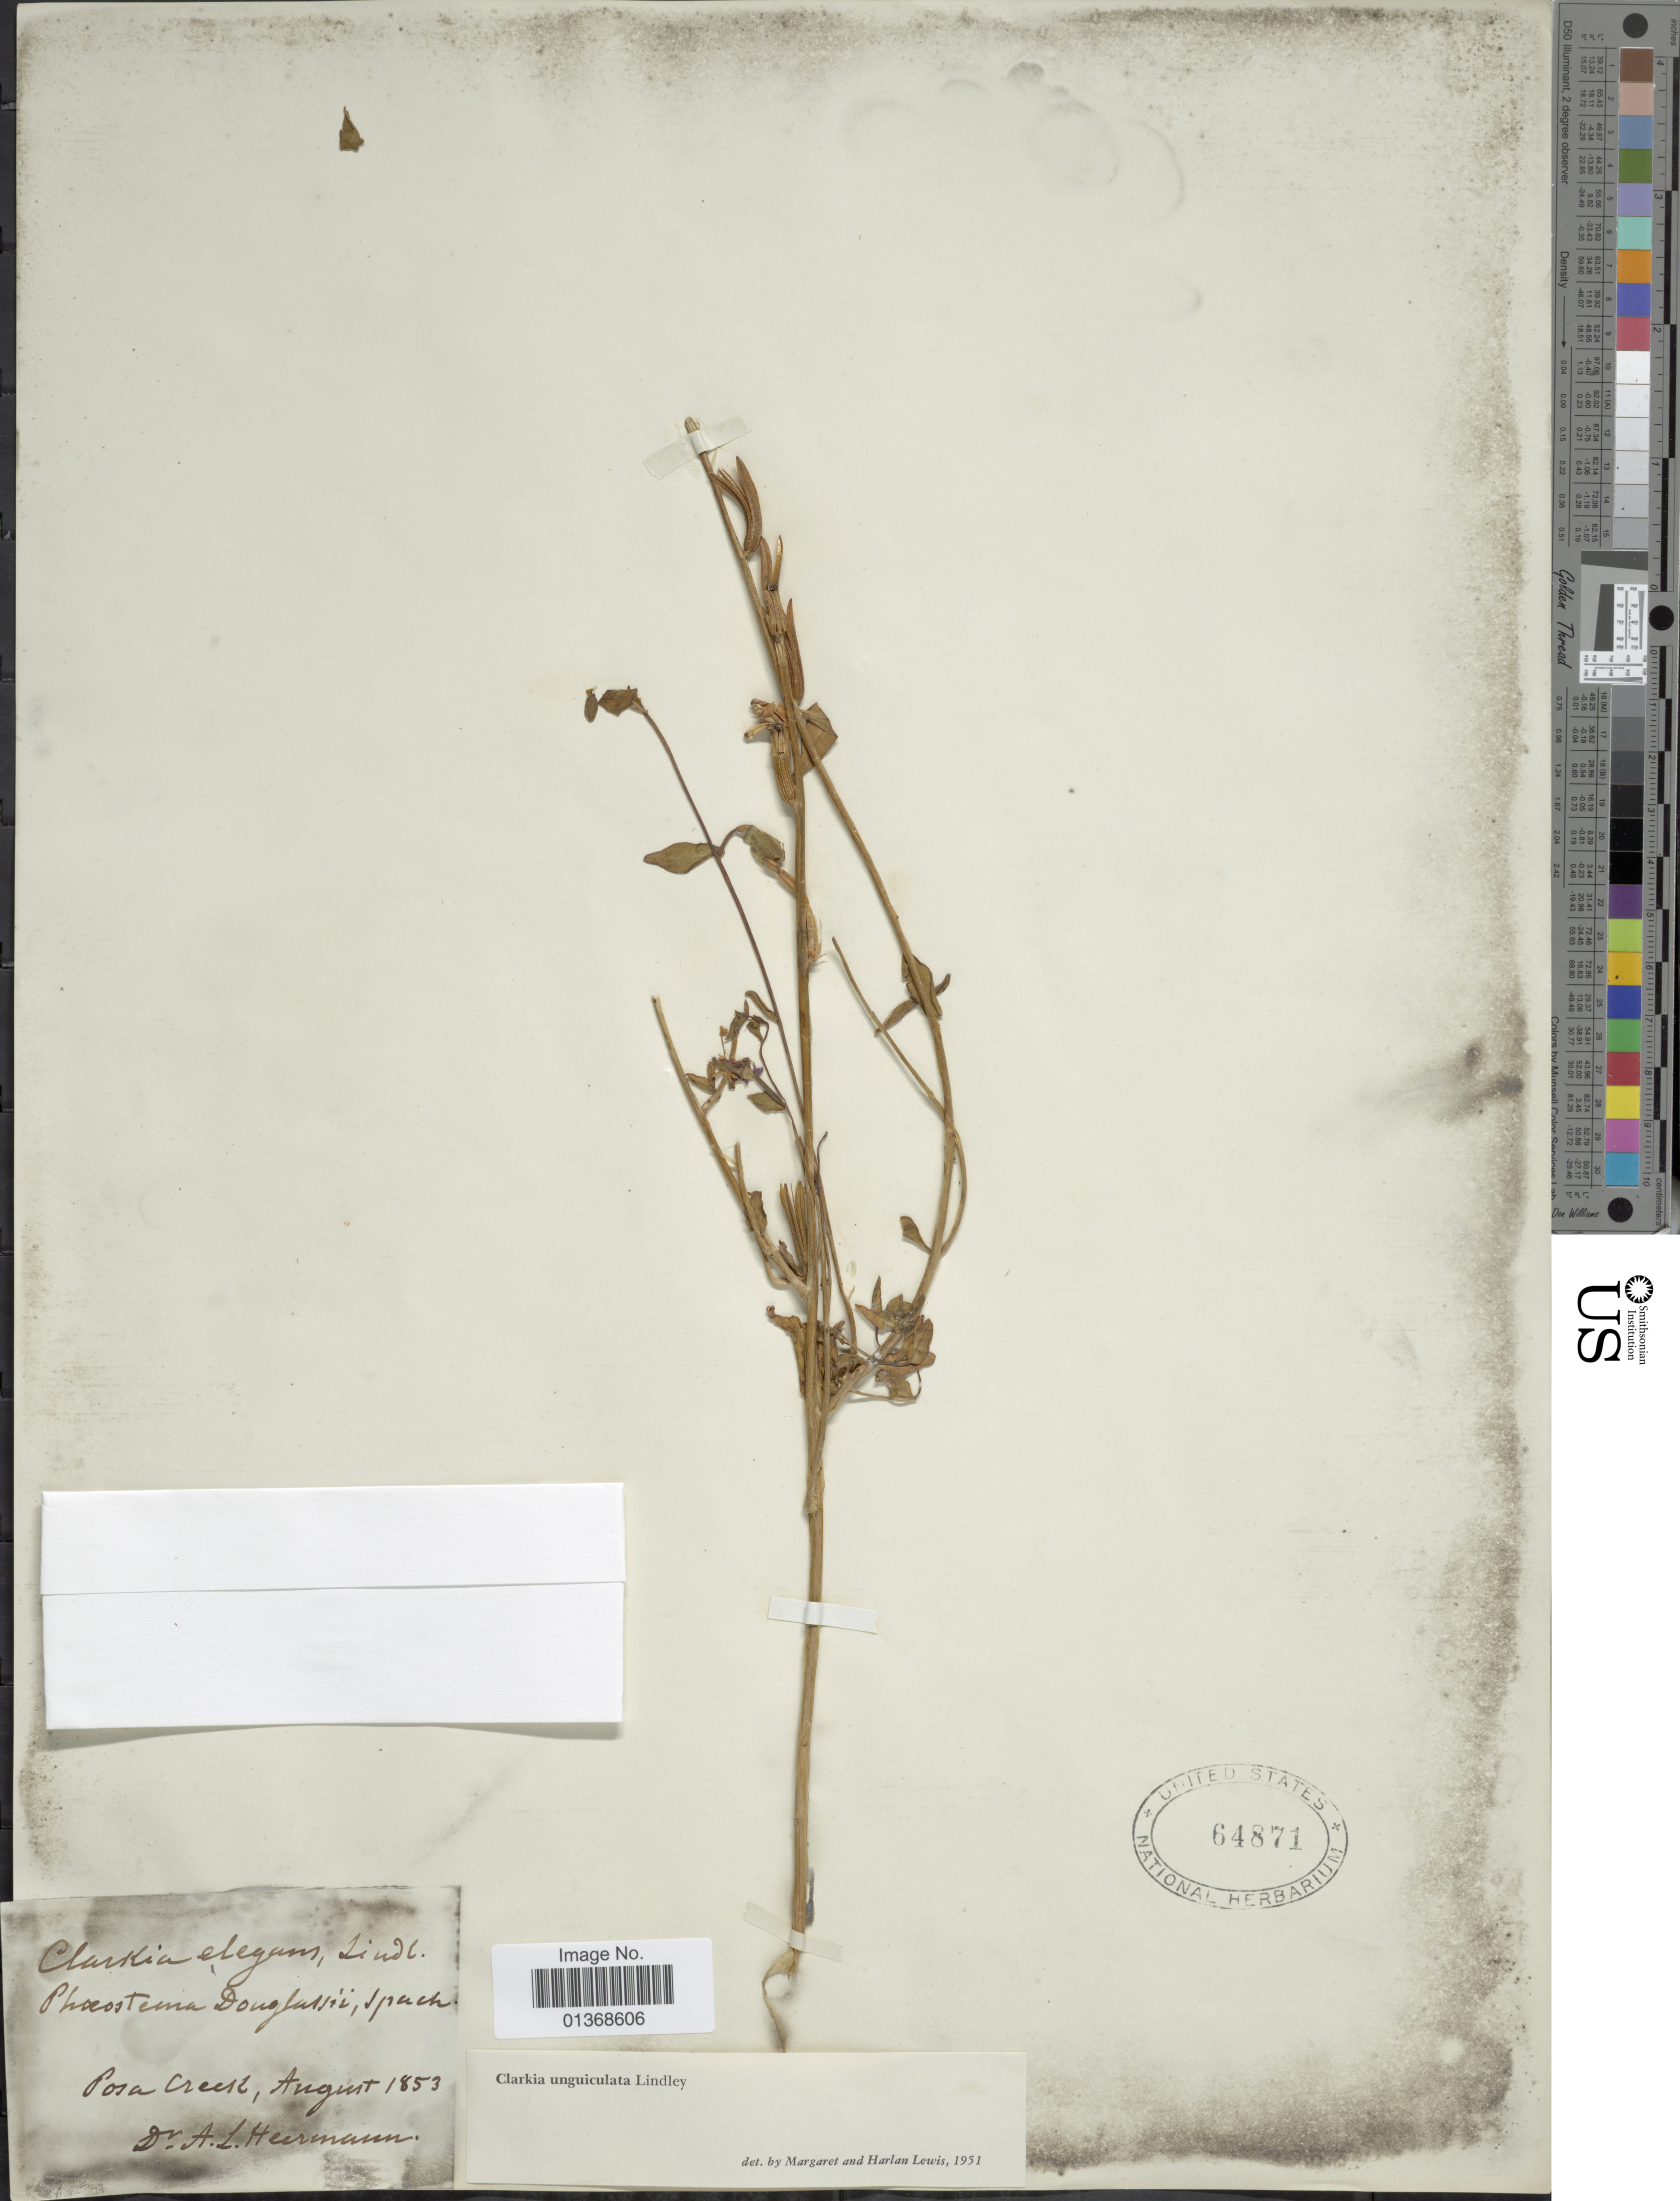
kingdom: Plantae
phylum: Tracheophyta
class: Magnoliopsida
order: Myrtales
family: Onagraceae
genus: Clarkia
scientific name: Clarkia unguiculata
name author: Lindl.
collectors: A. Heermann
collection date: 1853-08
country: United States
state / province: California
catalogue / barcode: US 64871